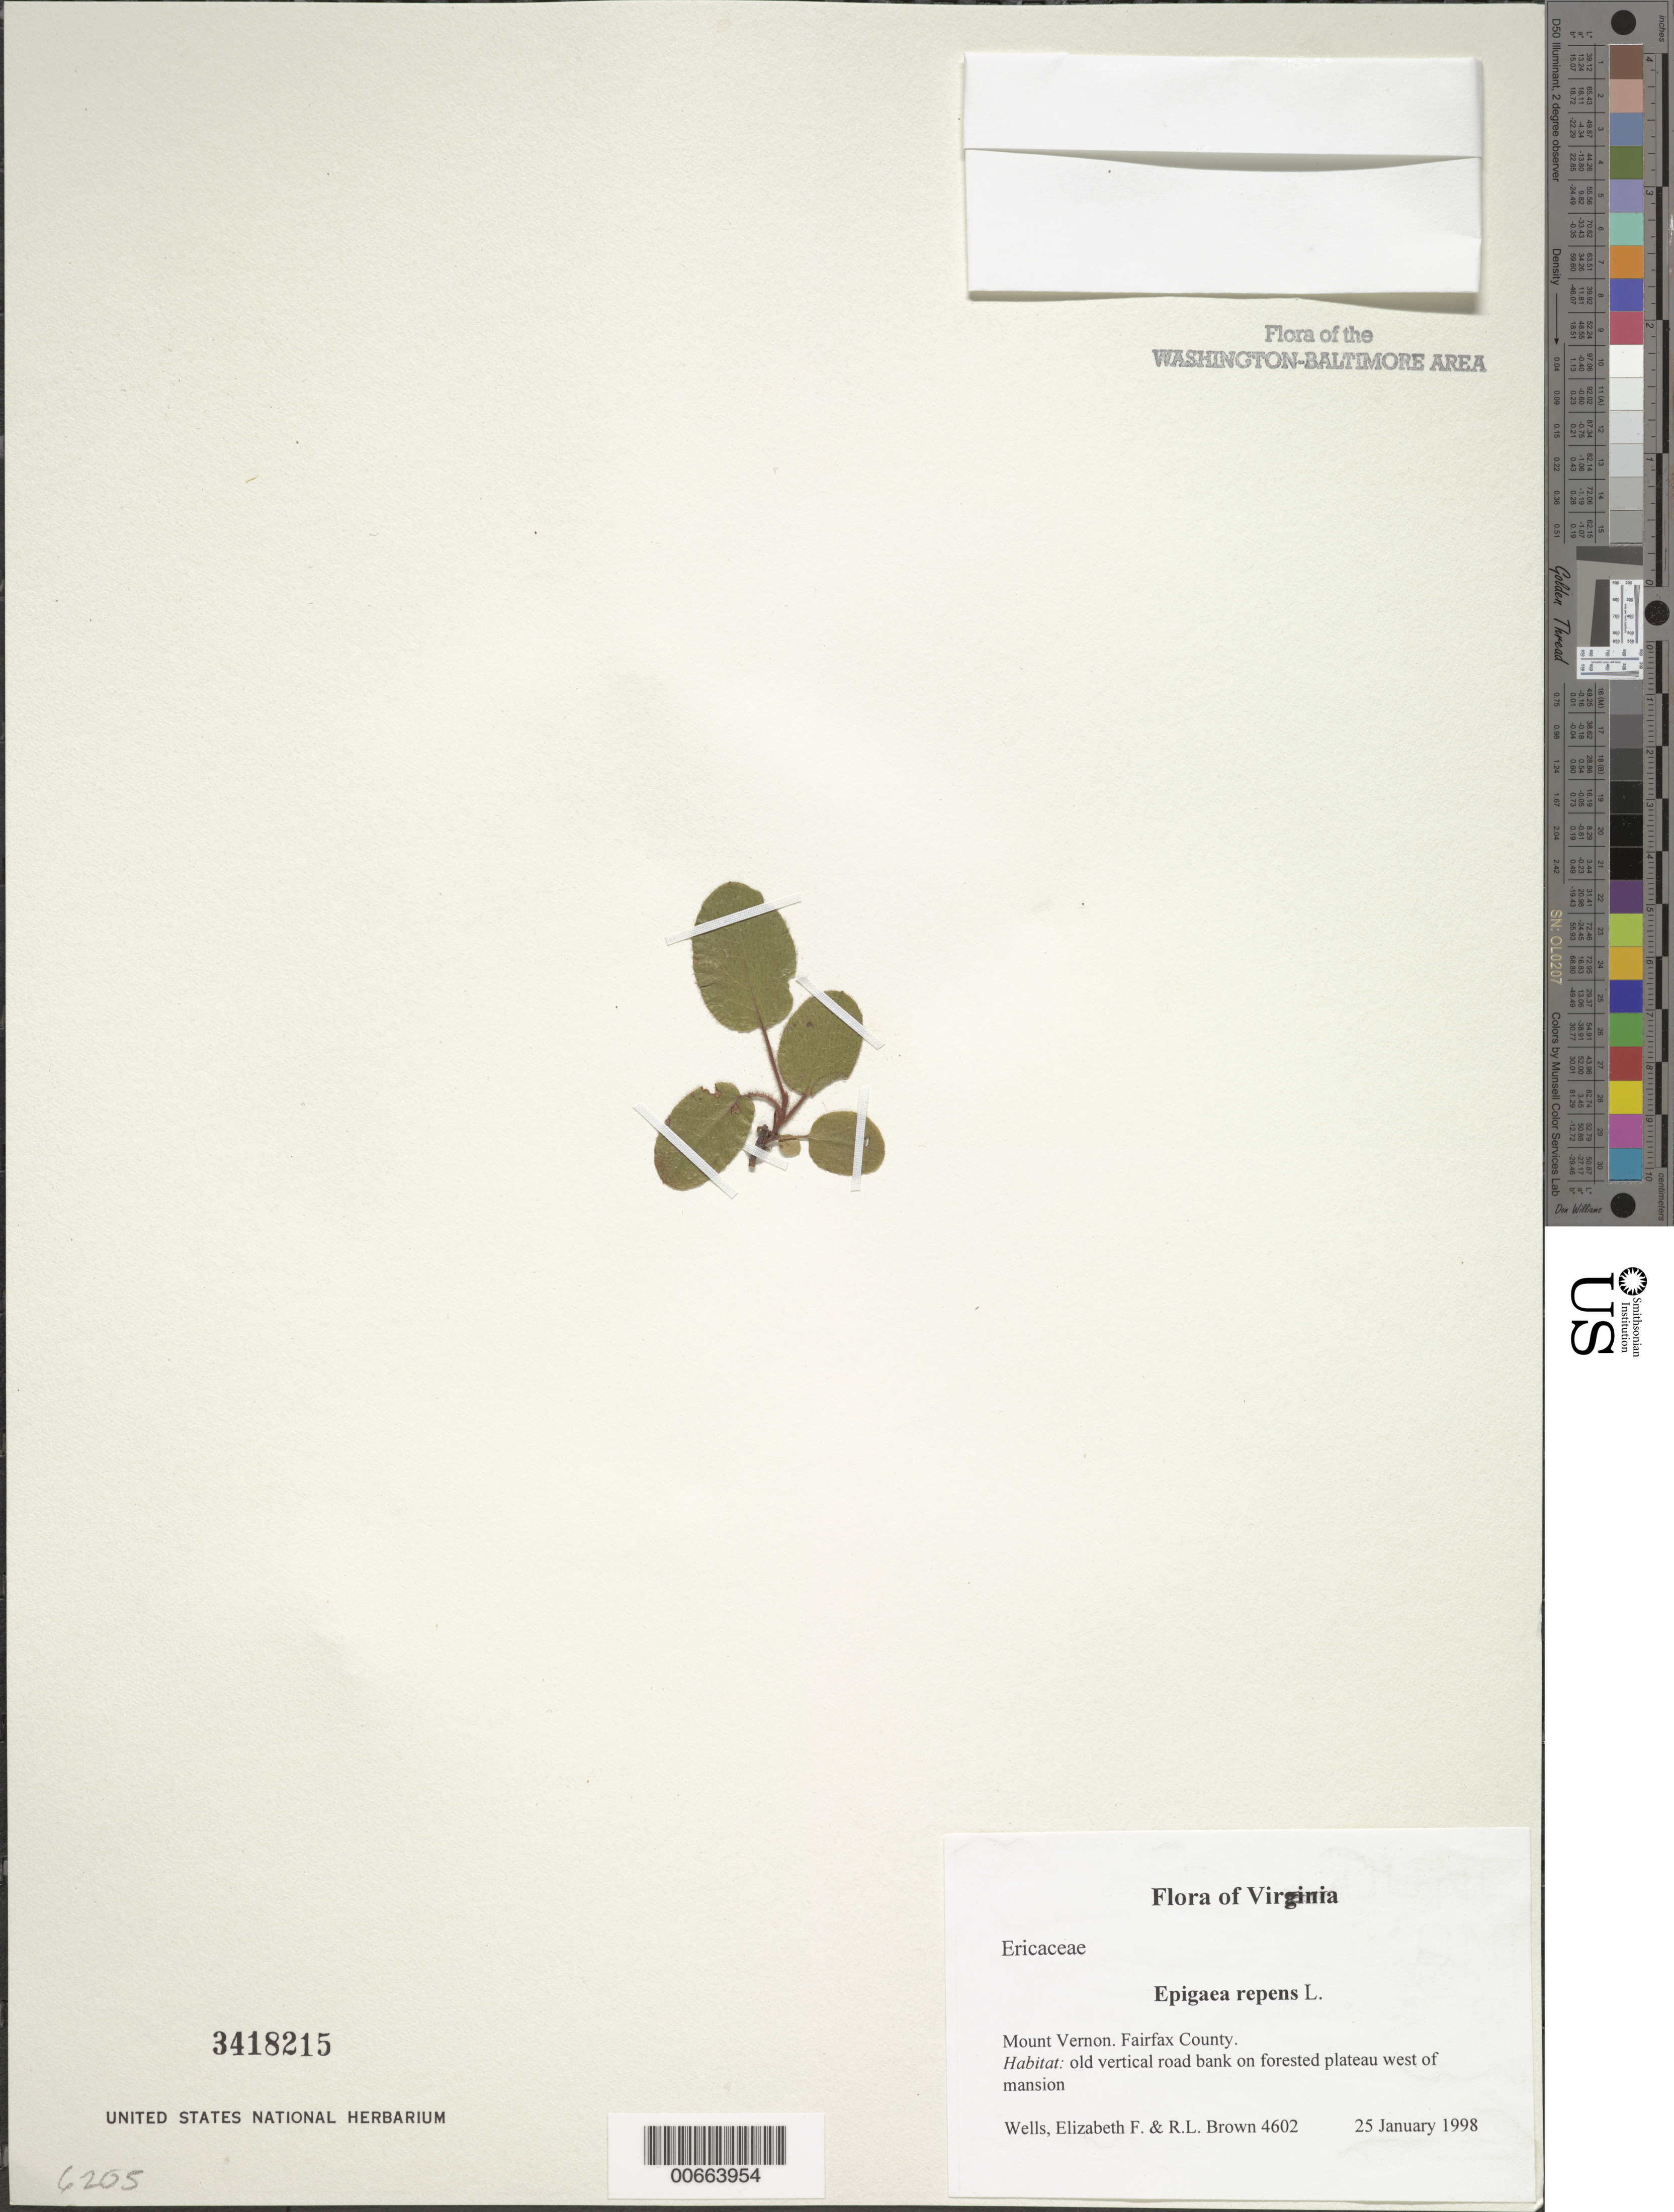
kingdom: Plantae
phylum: Tracheophyta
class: Magnoliopsida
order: Ericales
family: Ericaceae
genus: Epigaea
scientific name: Epigaea repens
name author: L.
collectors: E. F. Wells & R. L. Brown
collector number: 4602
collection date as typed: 25 Jan 1998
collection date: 1998-01-25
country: United States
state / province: Virginia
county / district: Fairfax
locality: Mount Vernon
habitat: old vertical road bank on forested plateau west of mansion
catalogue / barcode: US 3418215